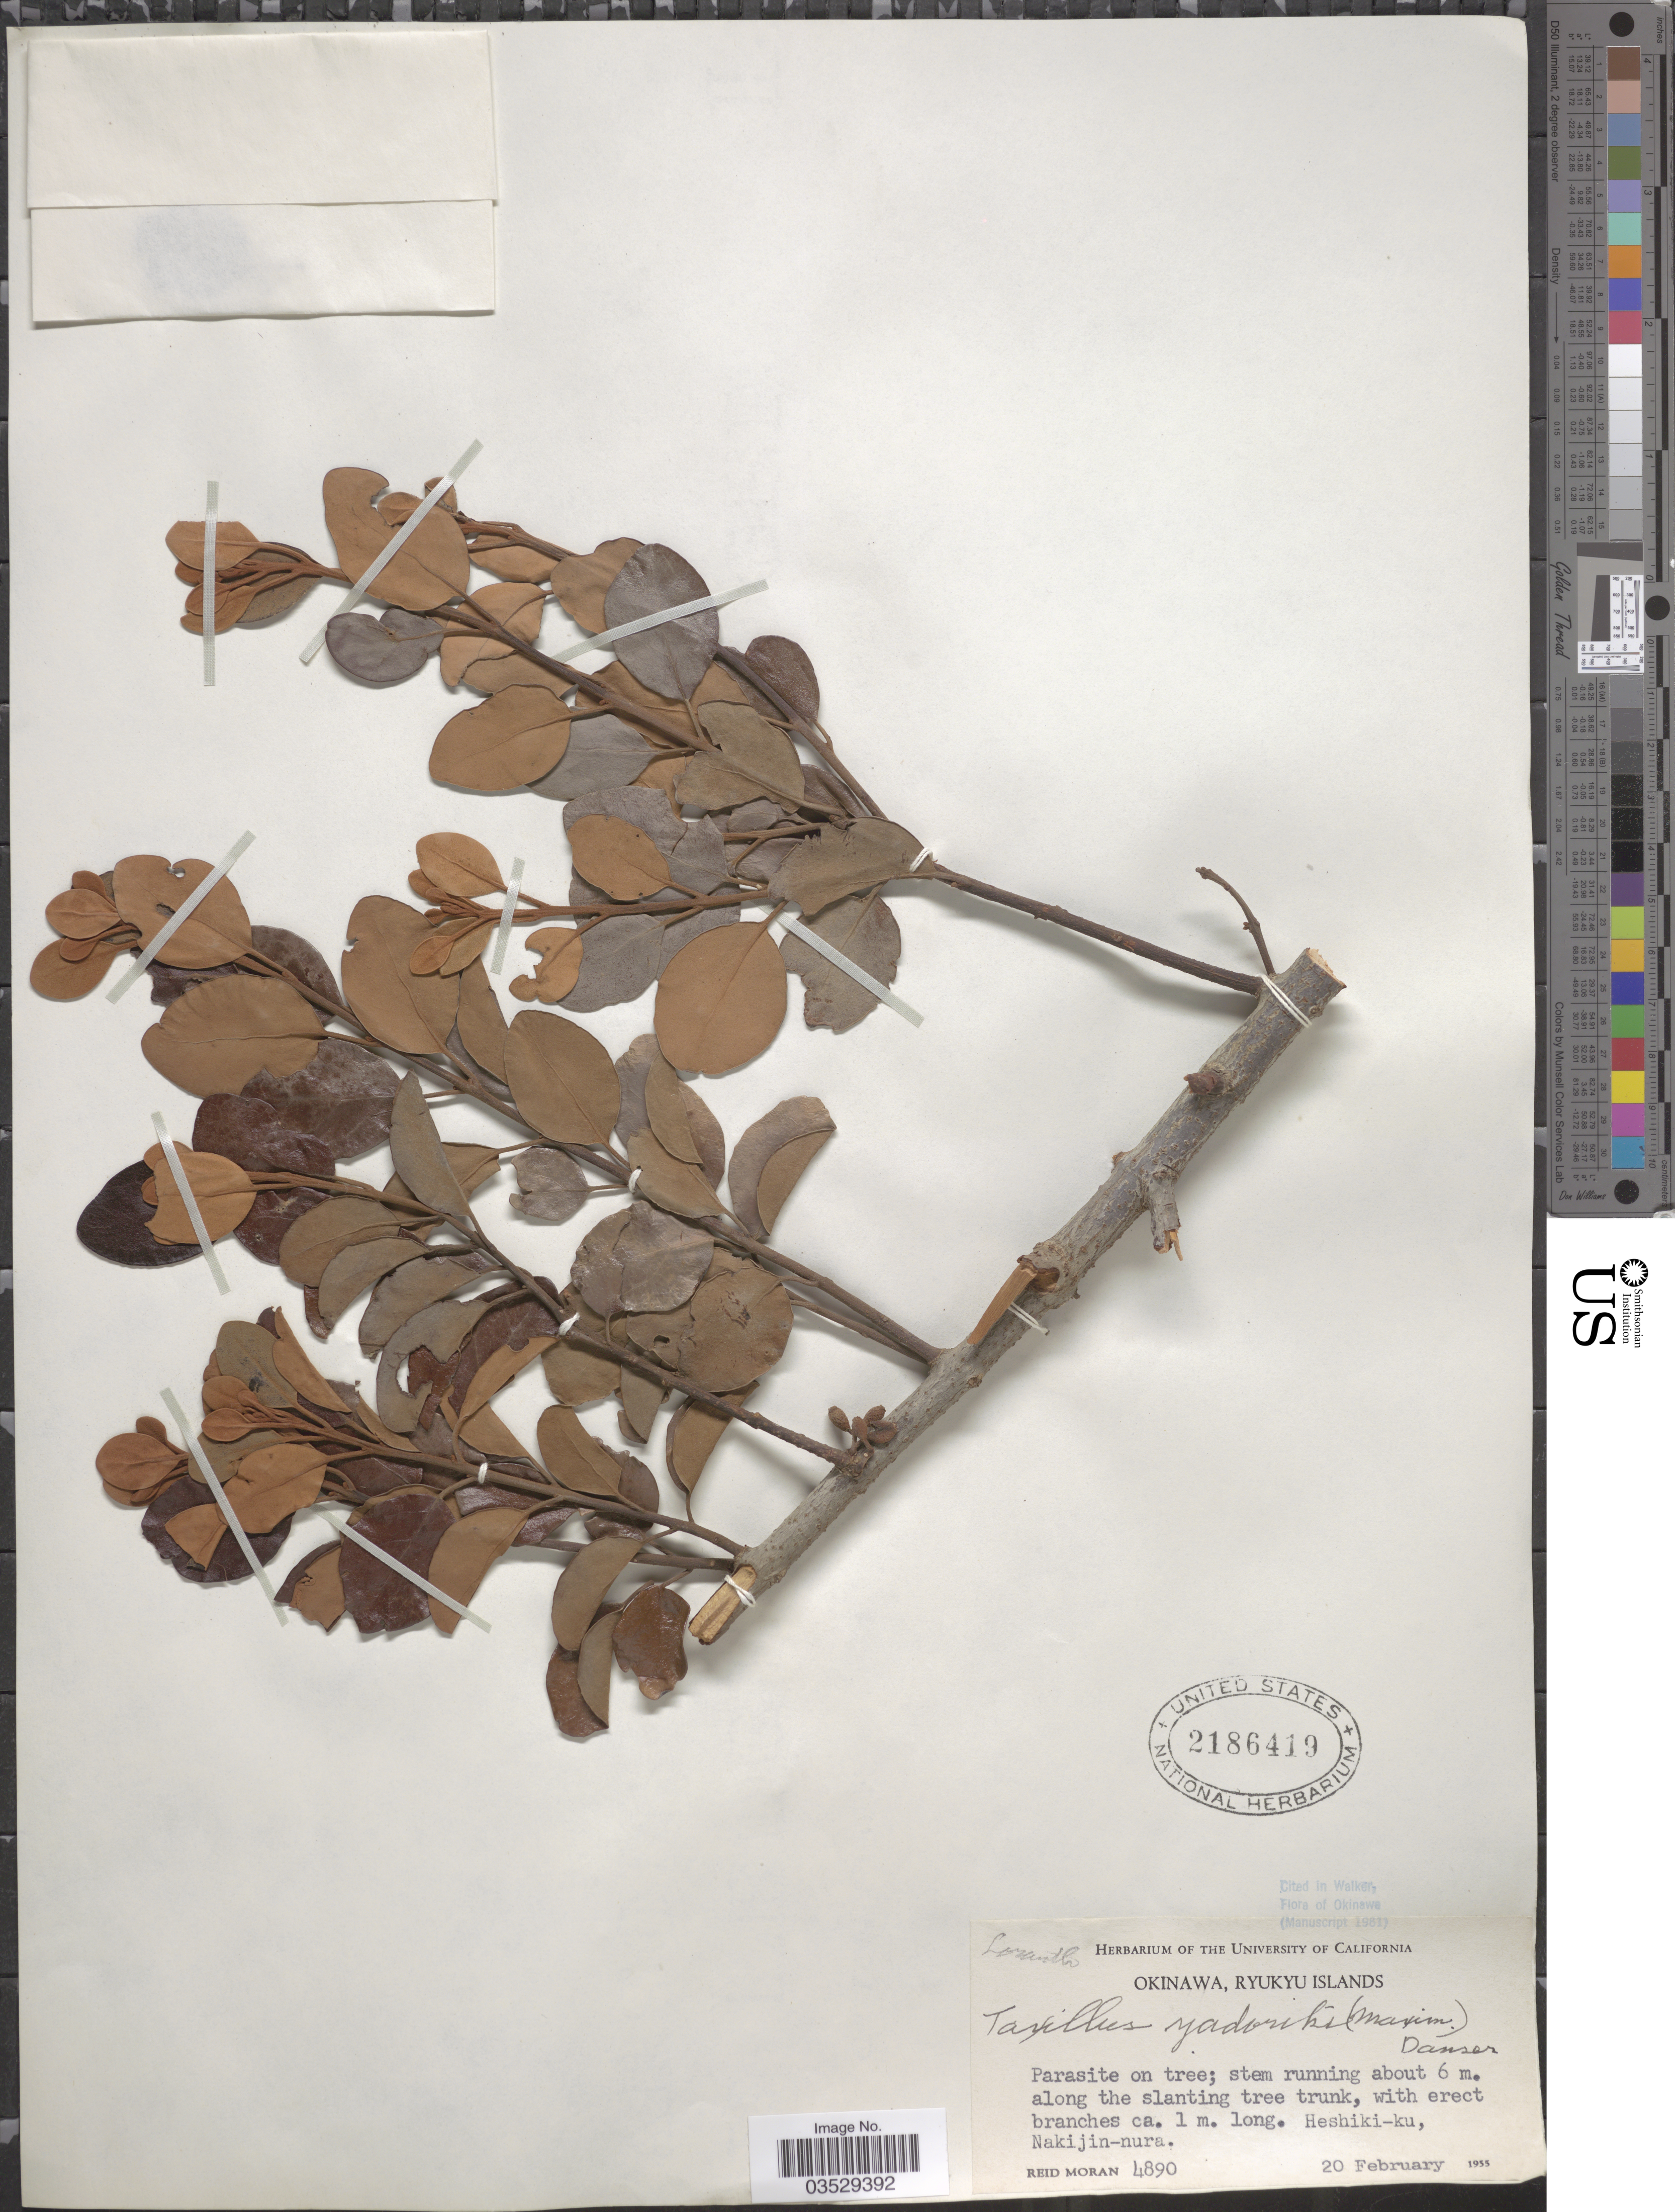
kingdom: Plantae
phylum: Tracheophyta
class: Magnoliopsida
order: Santalales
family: Loranthaceae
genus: Taxillus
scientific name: Taxillus yadoriki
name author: (Maxim.) Danser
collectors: R. Moran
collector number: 4890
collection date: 1955-02-20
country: Japan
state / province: Okinawa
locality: Okinawa, Ryukyu Islands. Heshiki-ku, Nakijin-nura.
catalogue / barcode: US 2186419